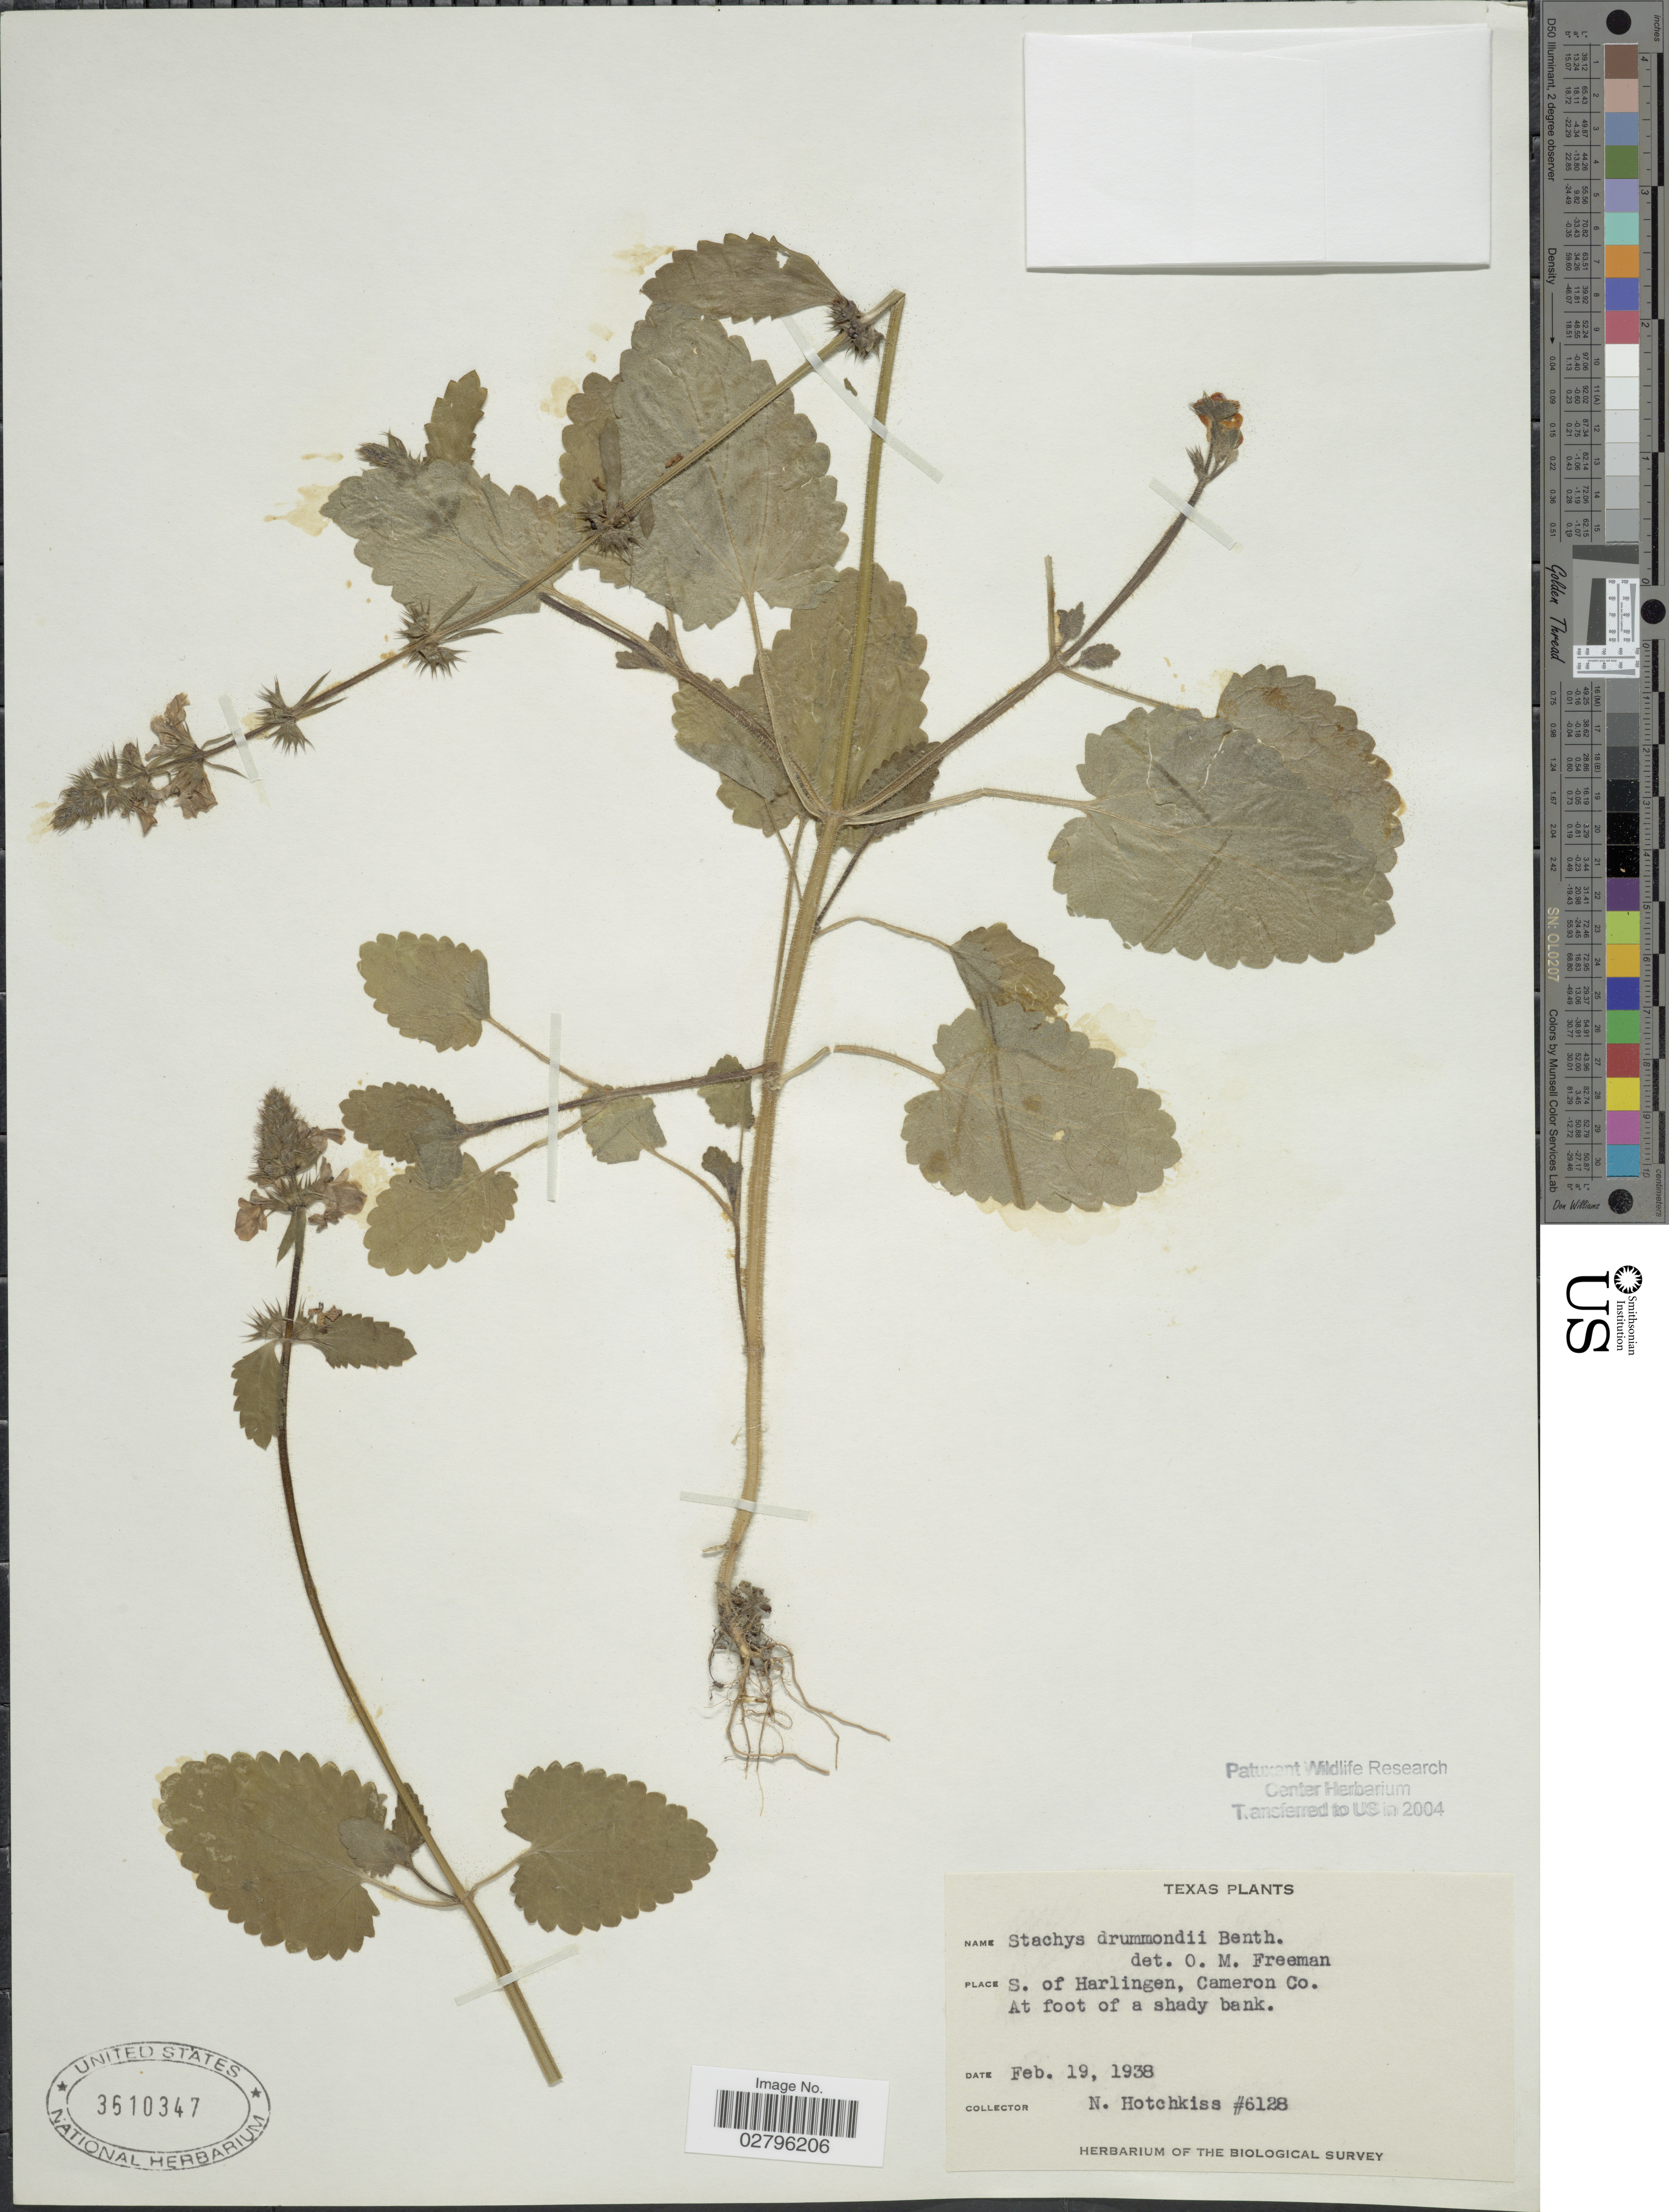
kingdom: Plantae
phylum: Tracheophyta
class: Magnoliopsida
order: Lamiales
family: Lamiaceae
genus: Stachys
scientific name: Stachys drummondii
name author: Benth.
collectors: N. Hotchkiss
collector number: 6128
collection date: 1938-02-19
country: United States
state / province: Texas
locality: S. of Harlingen, Cameron Co. At foot of a shady bank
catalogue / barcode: US 3610347